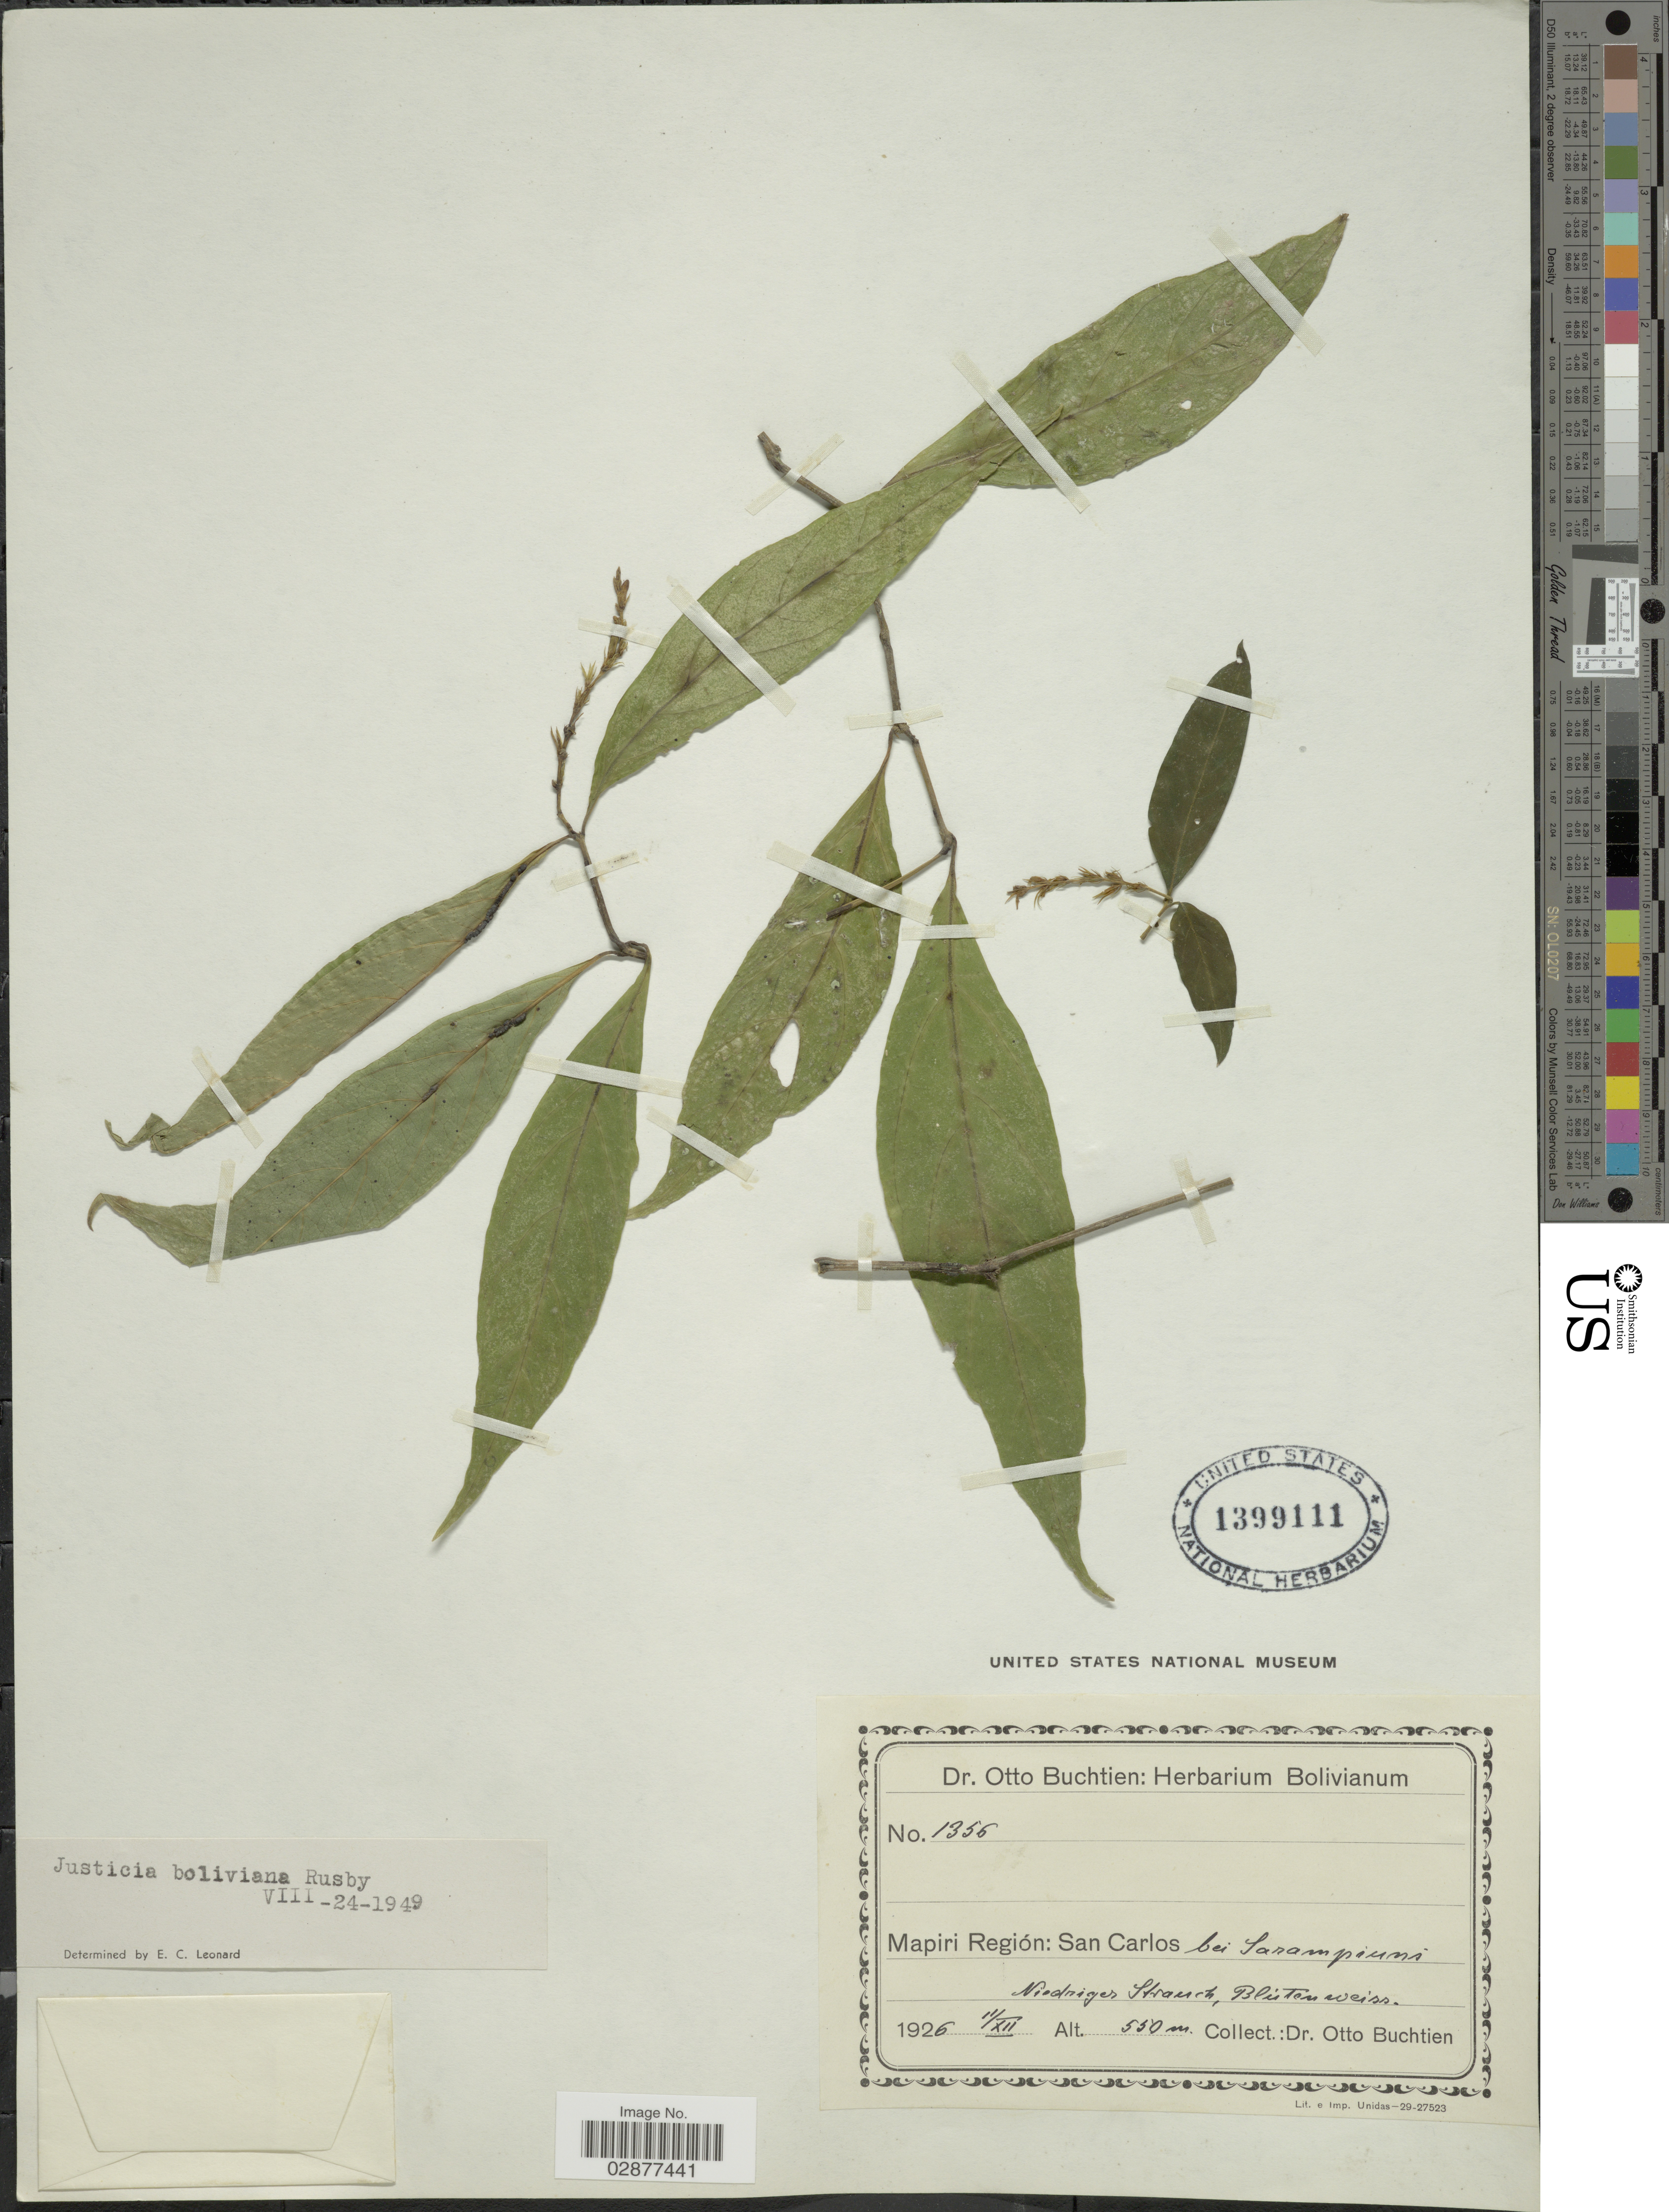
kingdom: Plantae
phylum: Tracheophyta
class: Magnoliopsida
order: Lamiales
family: Acanthaceae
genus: Justicia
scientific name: Justicia boliviana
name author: Rusby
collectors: O. Buchtien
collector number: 1356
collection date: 1926-12-11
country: Bolivia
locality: Mapiri Región: San Carlos bei Sarampiuni.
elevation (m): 550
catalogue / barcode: US 1399111